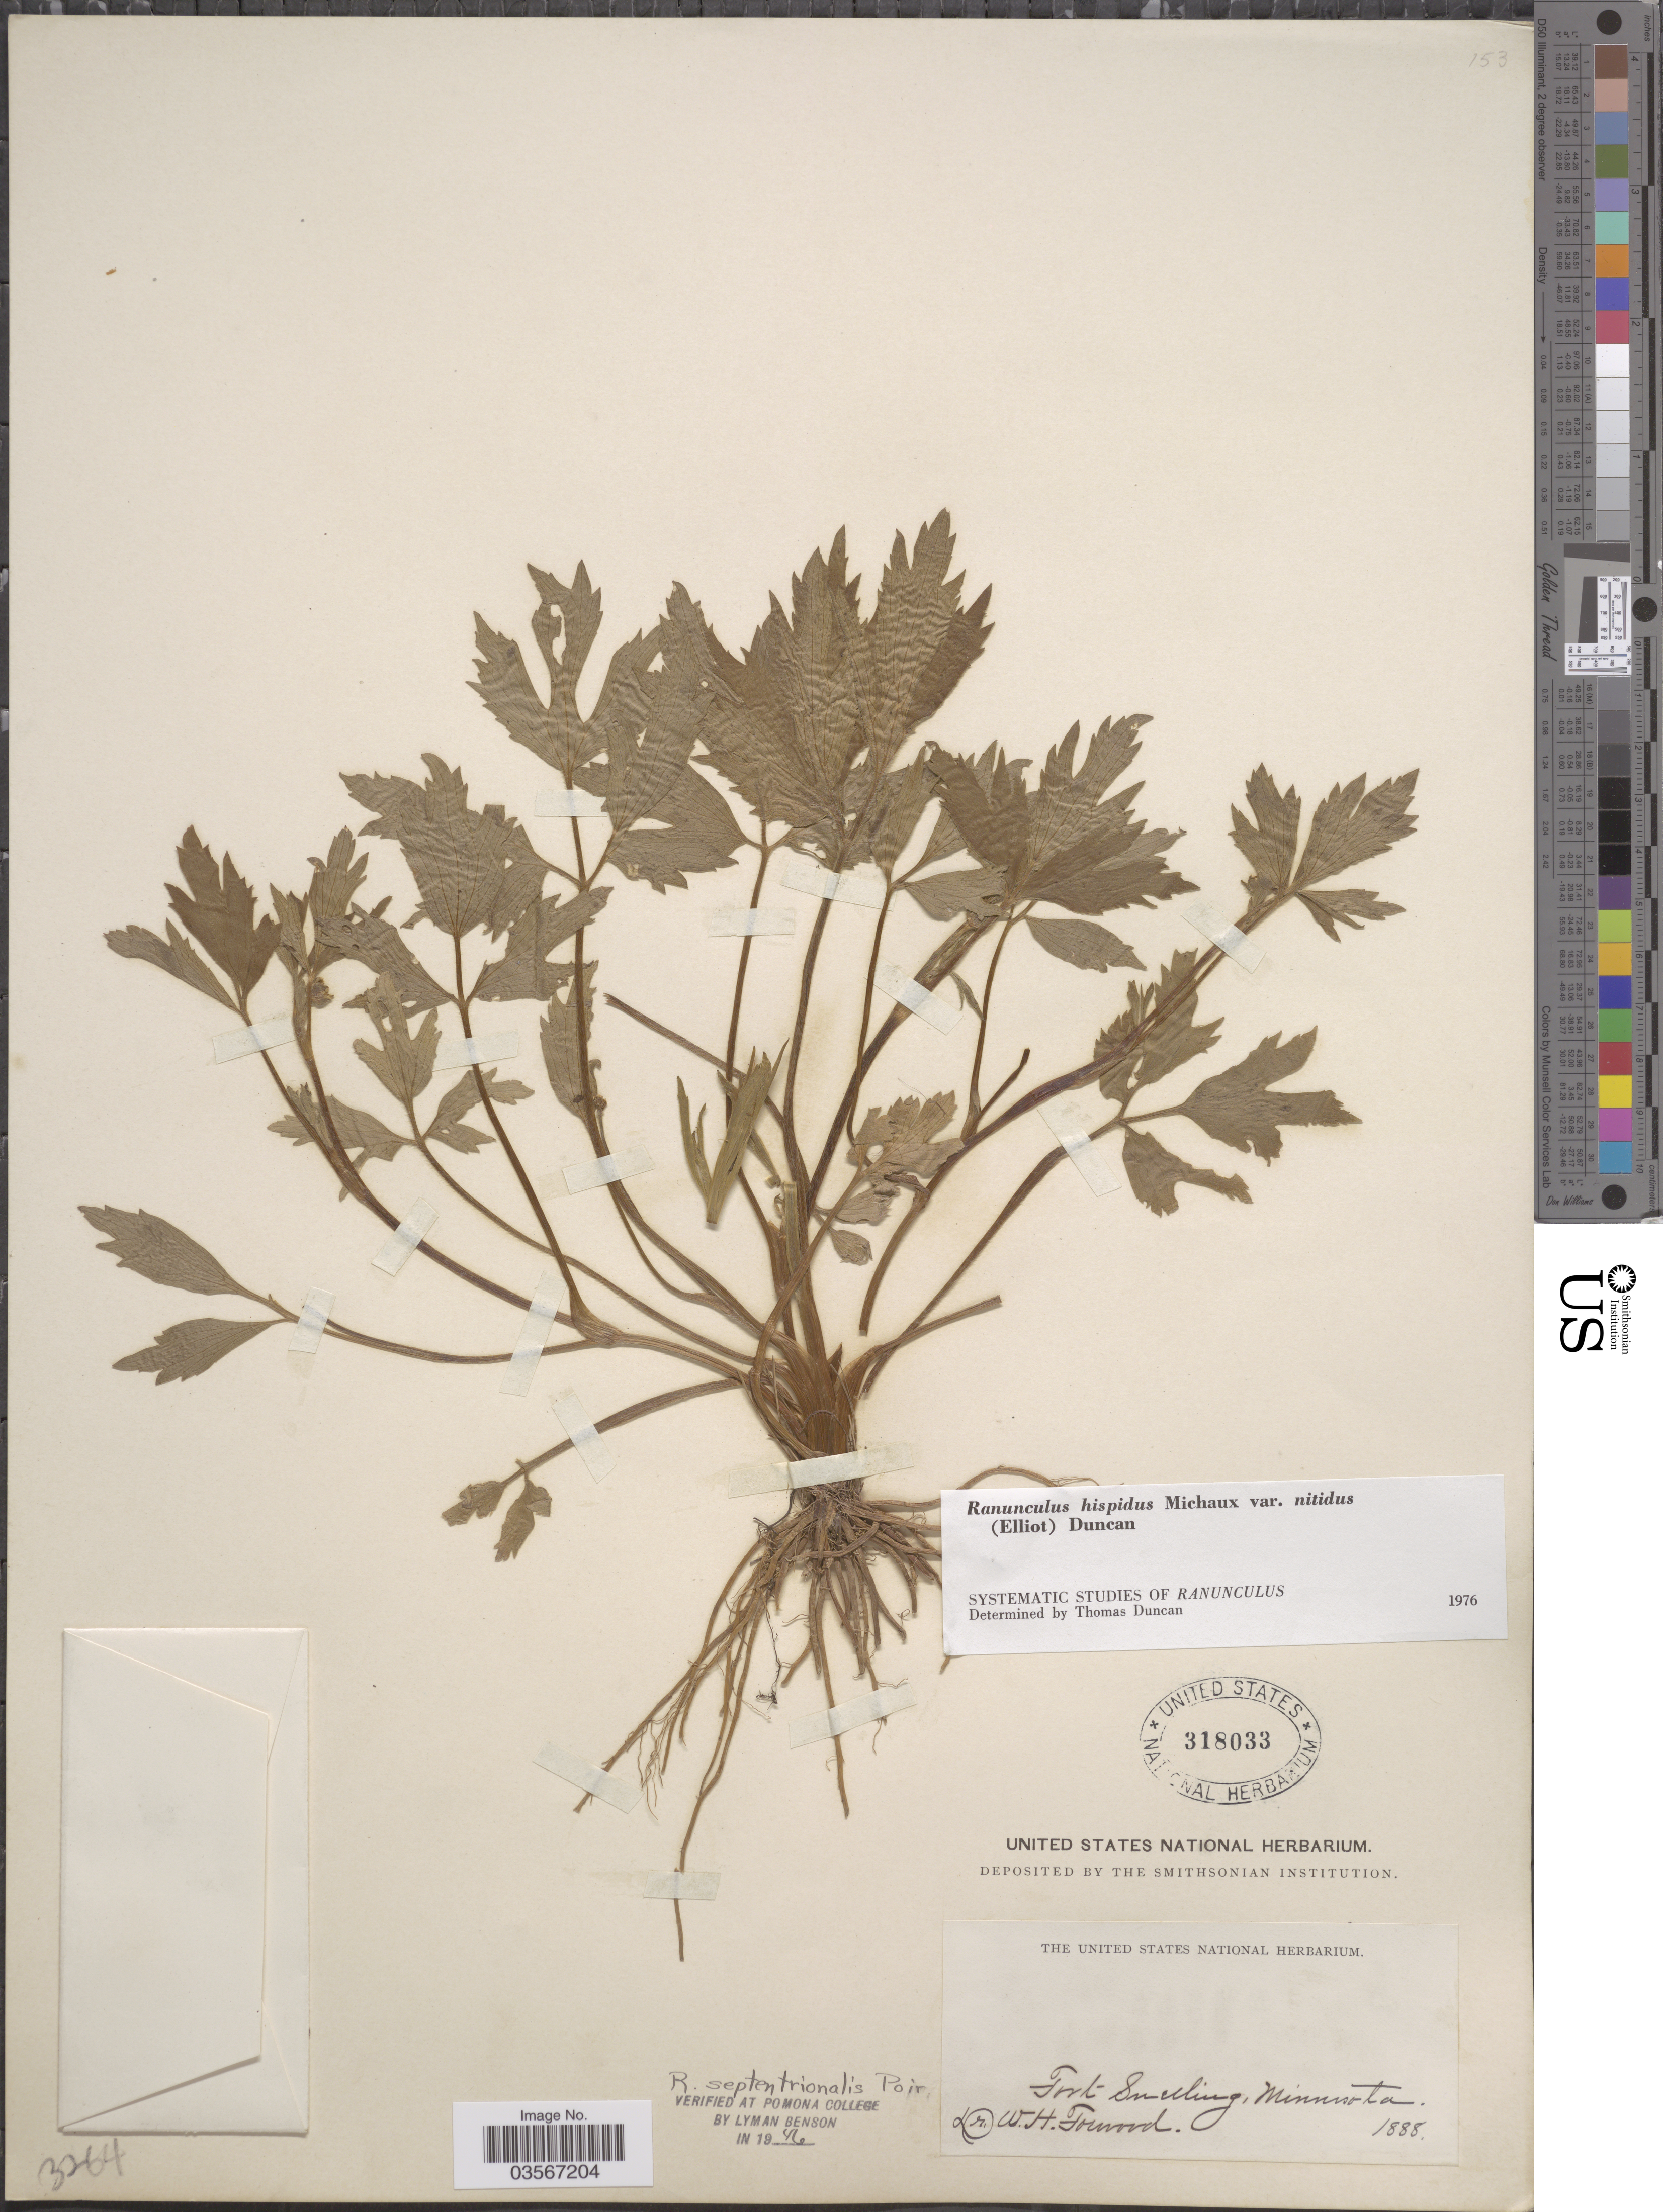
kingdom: Plantae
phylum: Tracheophyta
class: Magnoliopsida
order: Ranunculales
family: Ranunculaceae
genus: Ranunculus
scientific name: Ranunculus hispidus var. nitidus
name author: (Chapm.) T. Duncan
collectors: W. Forwood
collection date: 1888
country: United States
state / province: Minnesota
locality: Fort Snelling.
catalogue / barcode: US 318033